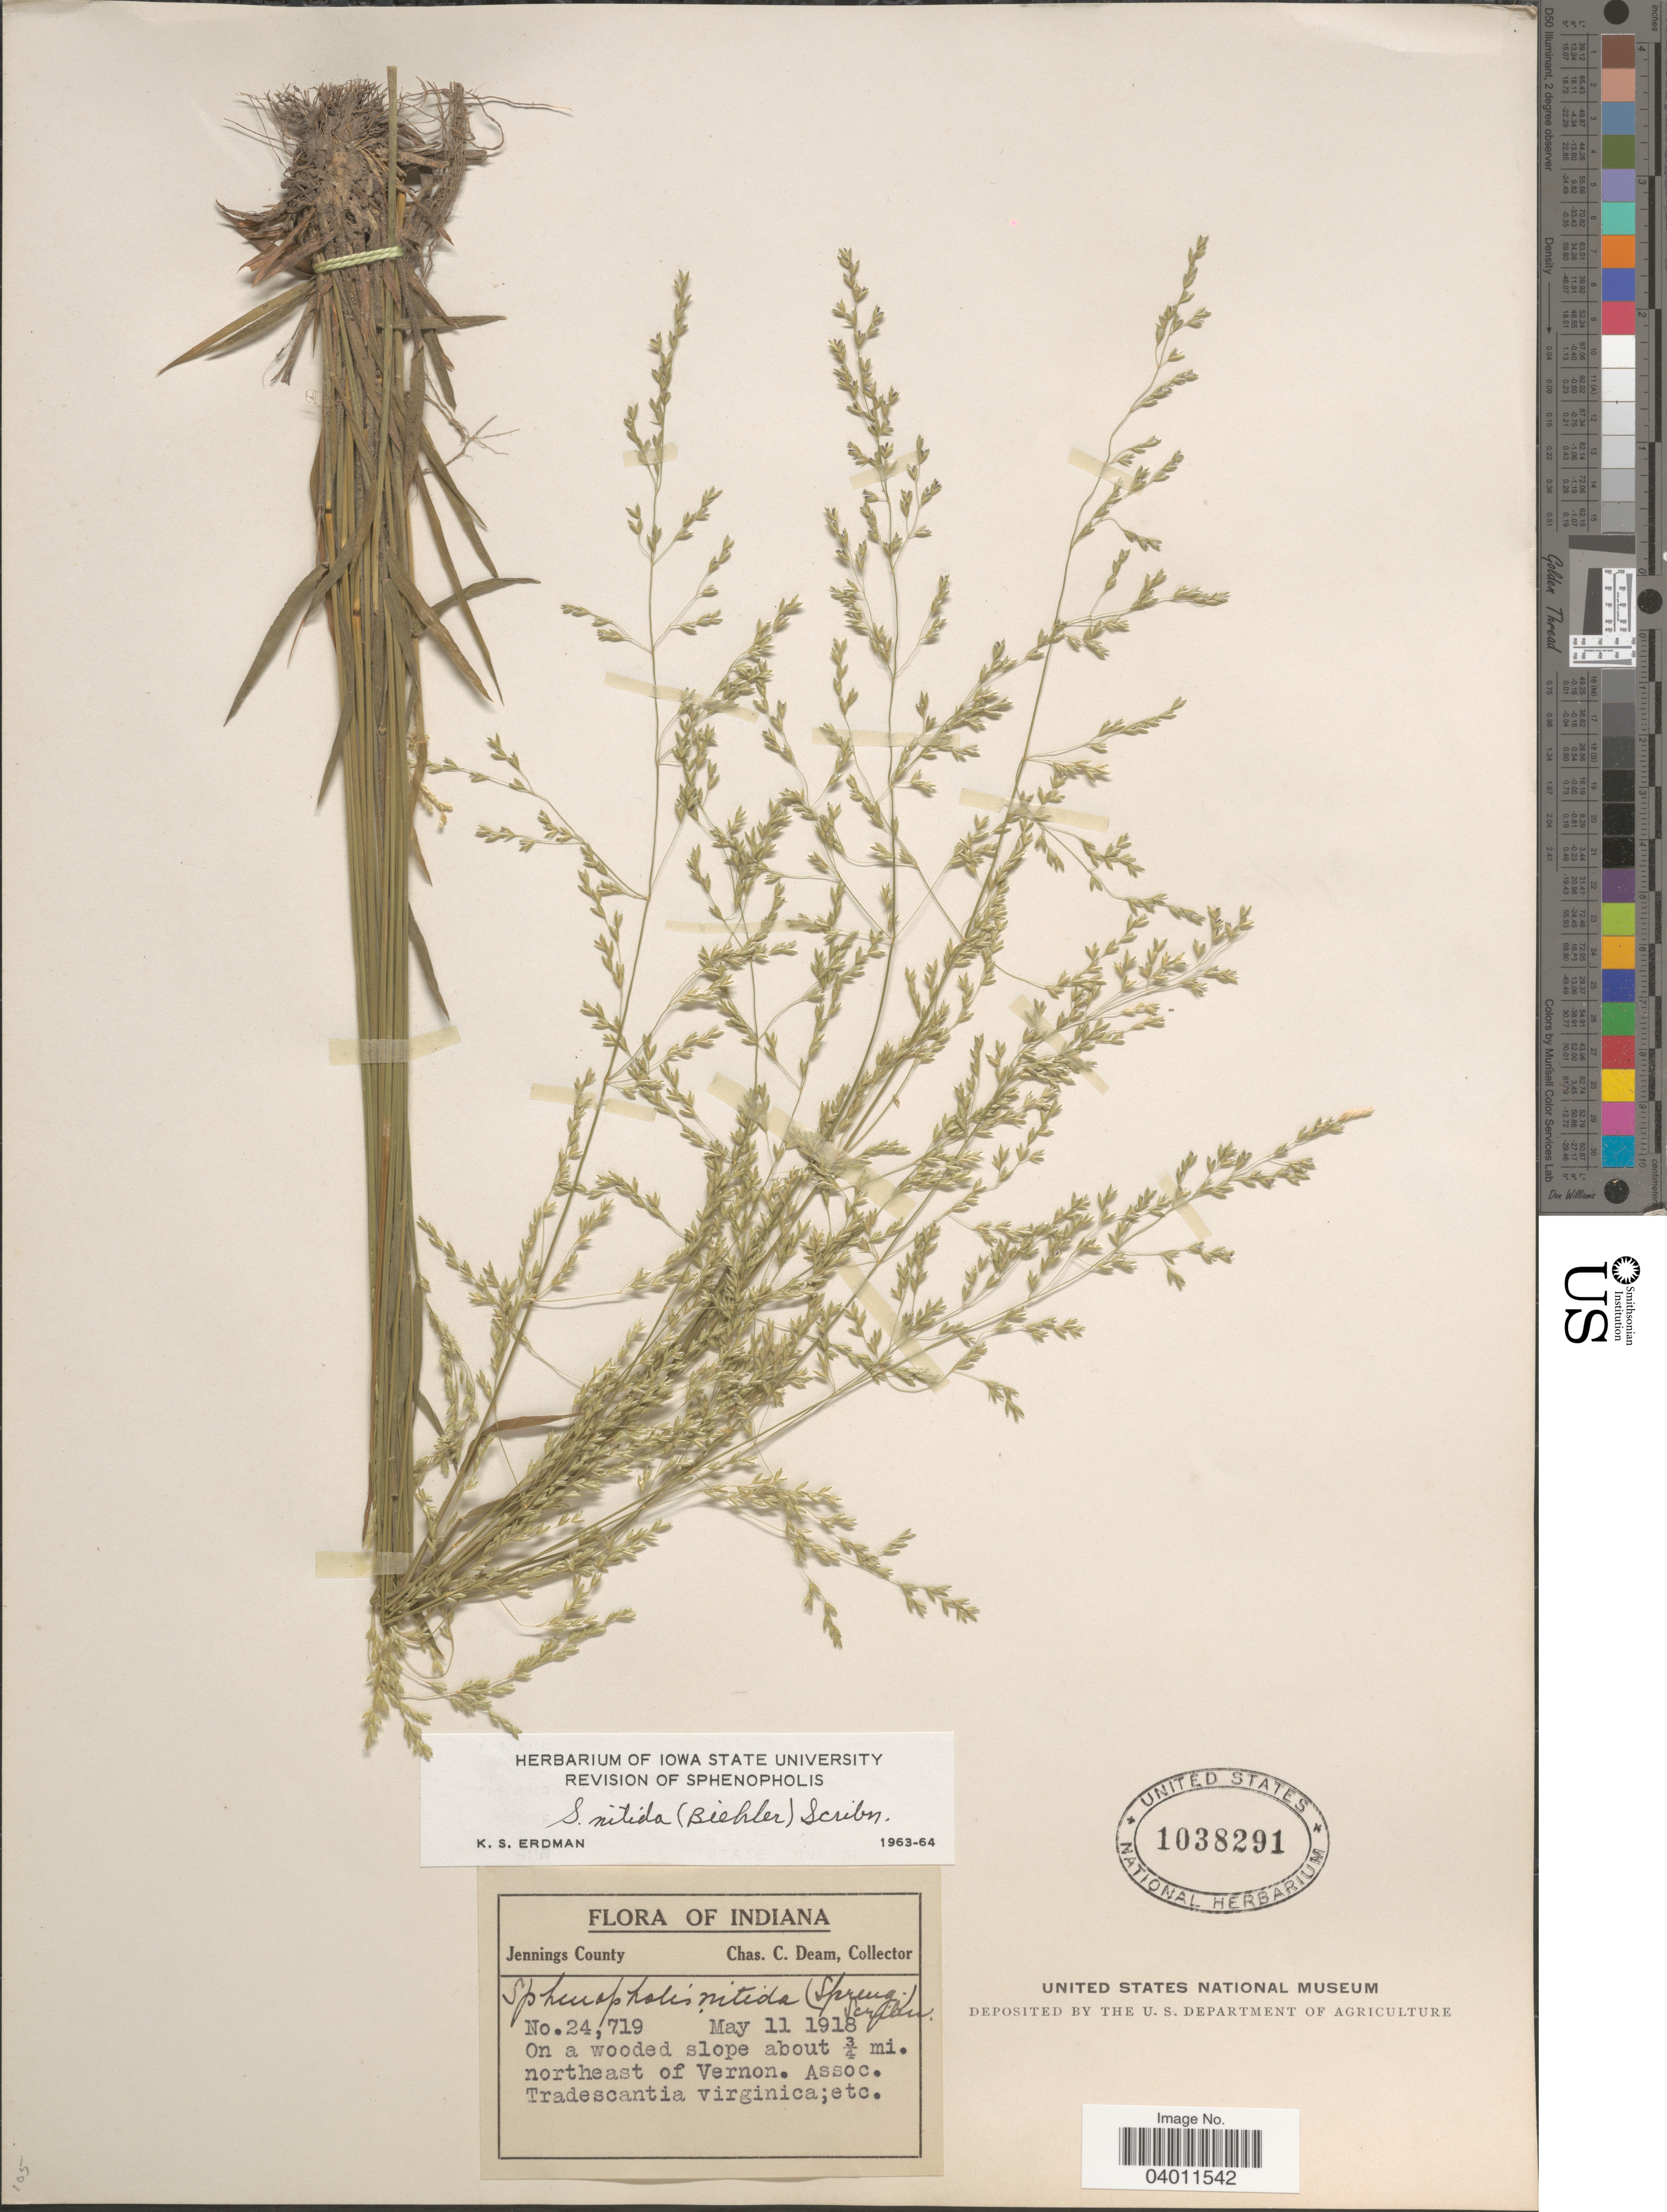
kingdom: Plantae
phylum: Tracheophyta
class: Liliopsida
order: Poales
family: Poaceae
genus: Sphenopholis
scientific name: Sphenopholis nitida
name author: (Biehler) Scribn.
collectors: C. C. Deam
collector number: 24719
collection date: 1918-05-11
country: United States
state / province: Indiana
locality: Jennings County. On a wooded slope about ¾ mi. northeast of Vernon.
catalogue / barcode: US 1038291